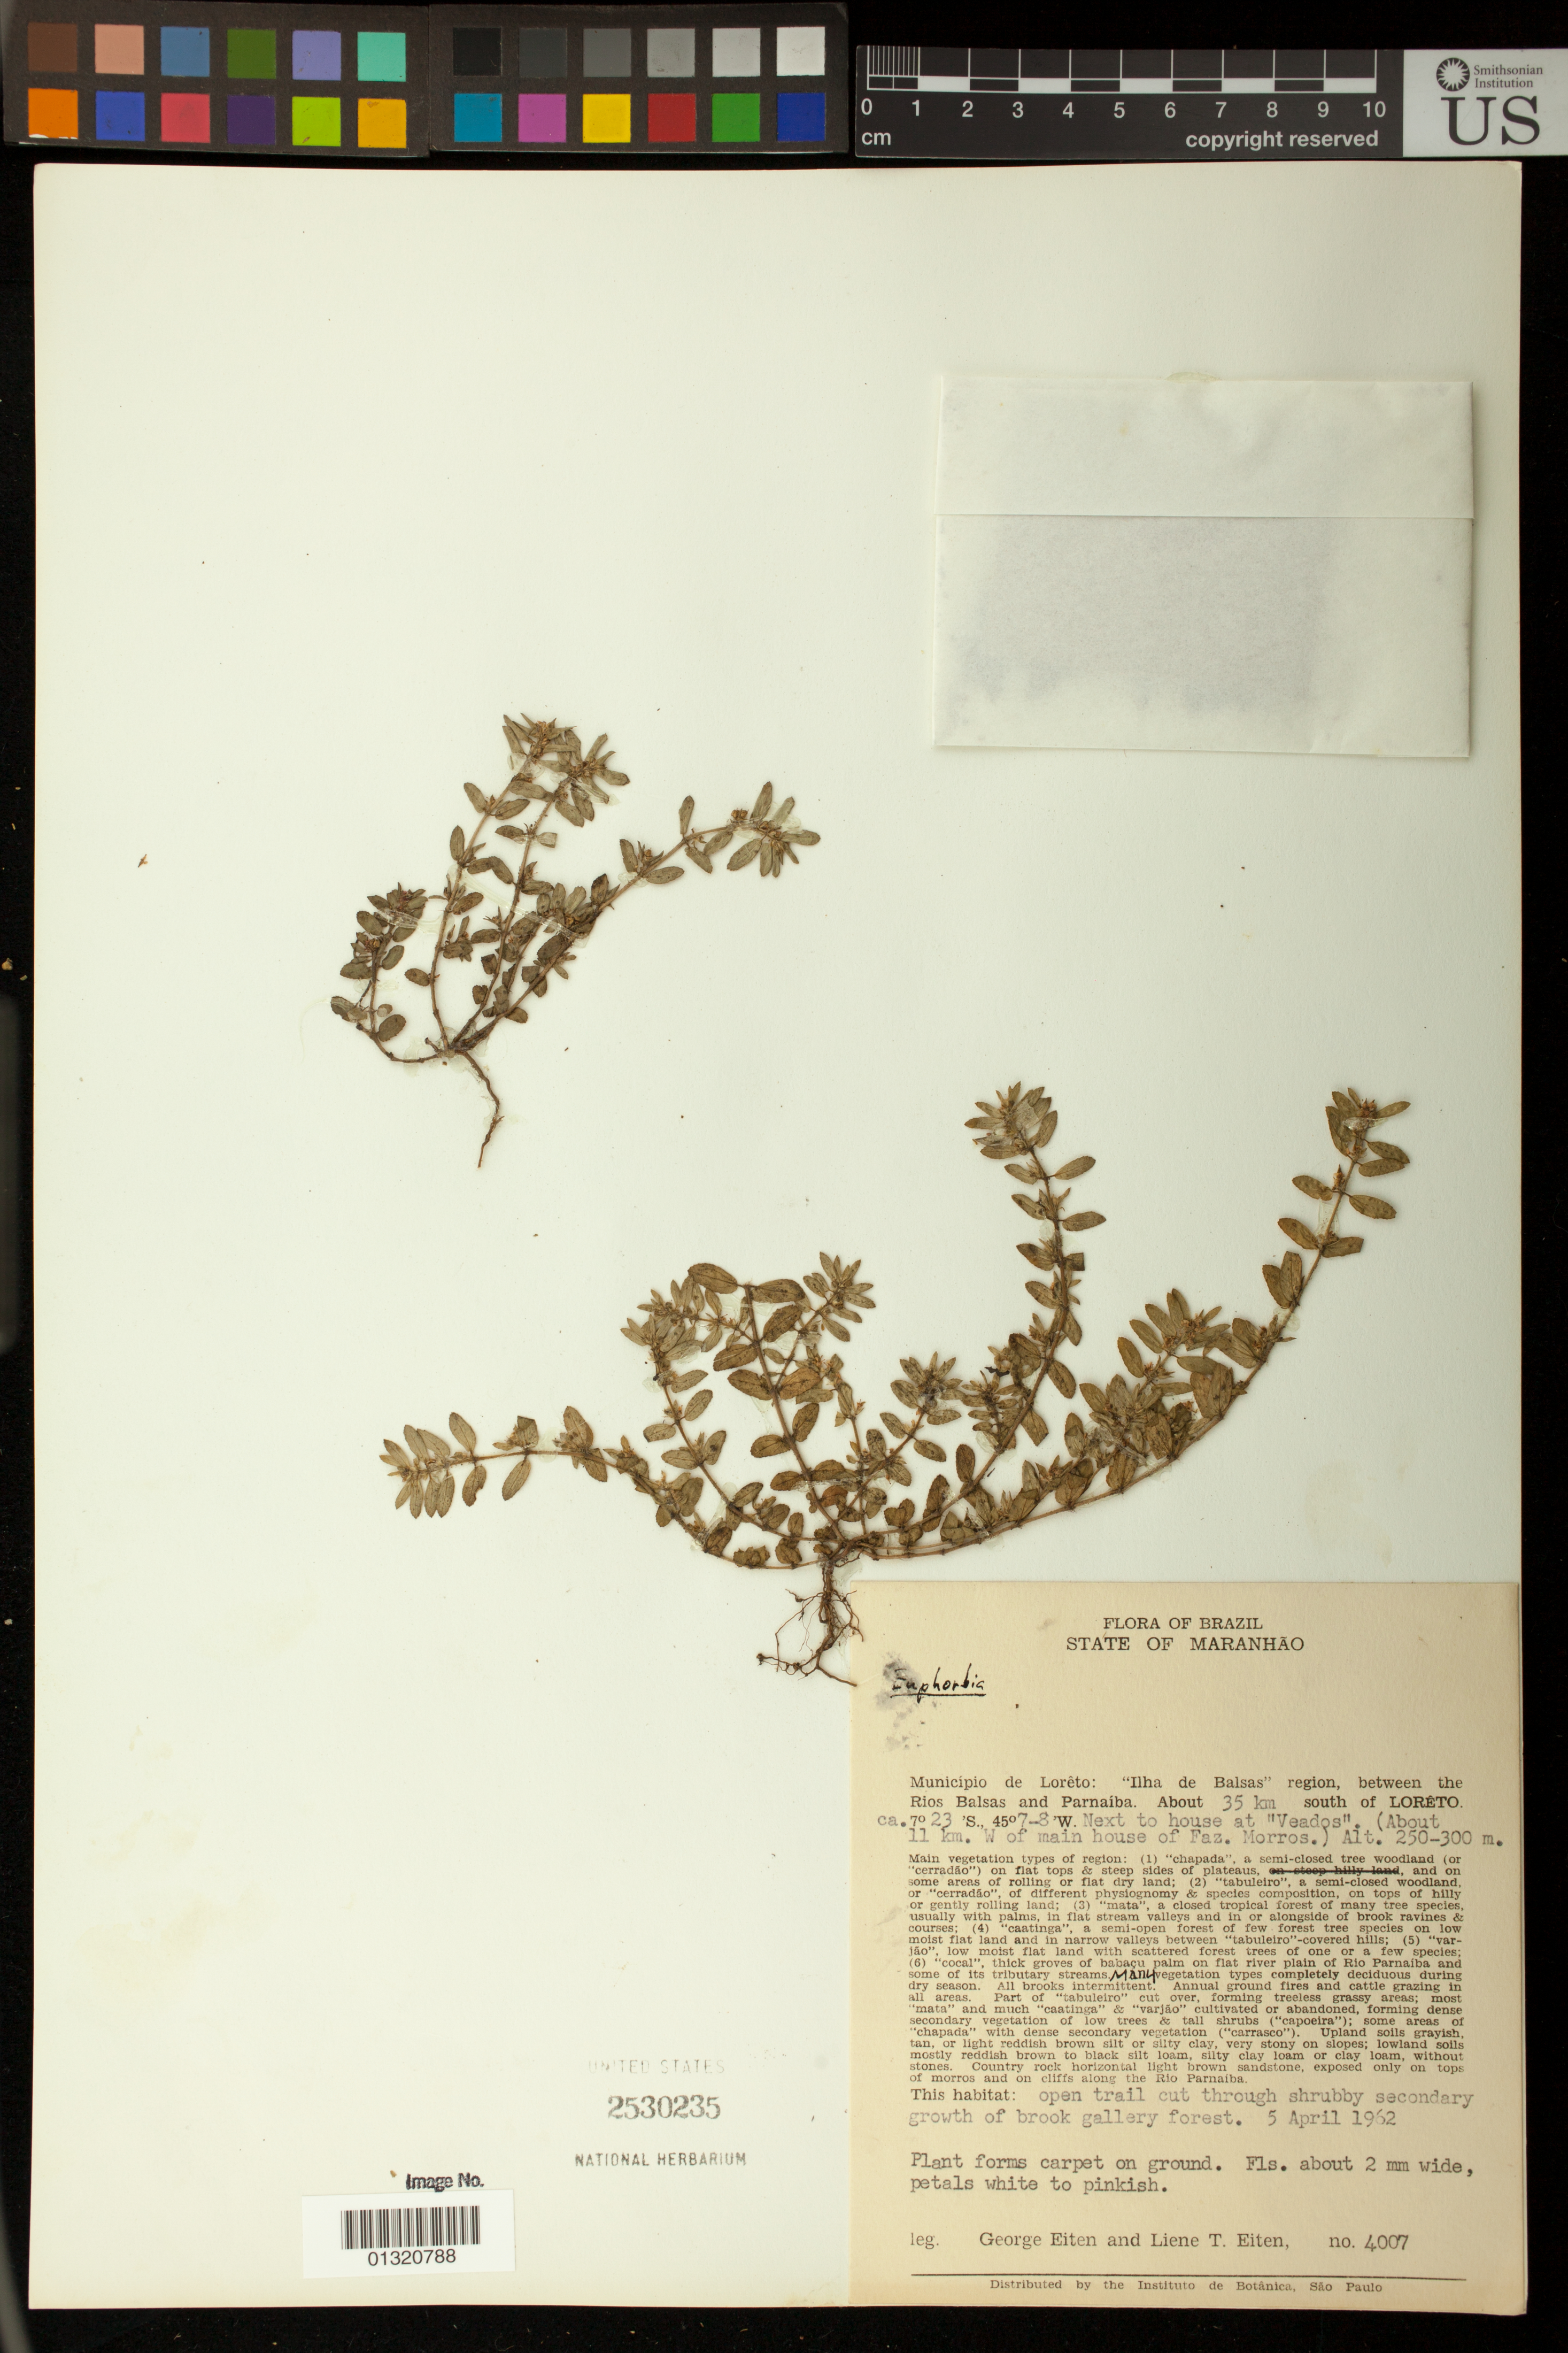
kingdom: Plantae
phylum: Tracheophyta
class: Magnoliopsida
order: Malpighiales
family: Euphorbiaceae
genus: Euphorbia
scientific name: Euphorbia sp.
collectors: G. Eiten & L. T. Eiten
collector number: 4007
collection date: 1962-04-05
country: Brazil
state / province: Maranhão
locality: Municipio de Loreto: "Ilha de Balsas" region, between the Rios Balsas and Parnaiba. About 35 km south of Loreto; Next to house at "Veados". (About 11 km. W of main house of Faz. Morros.)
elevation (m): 250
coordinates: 7 23 S, 45 7-8 W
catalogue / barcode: US 2530235